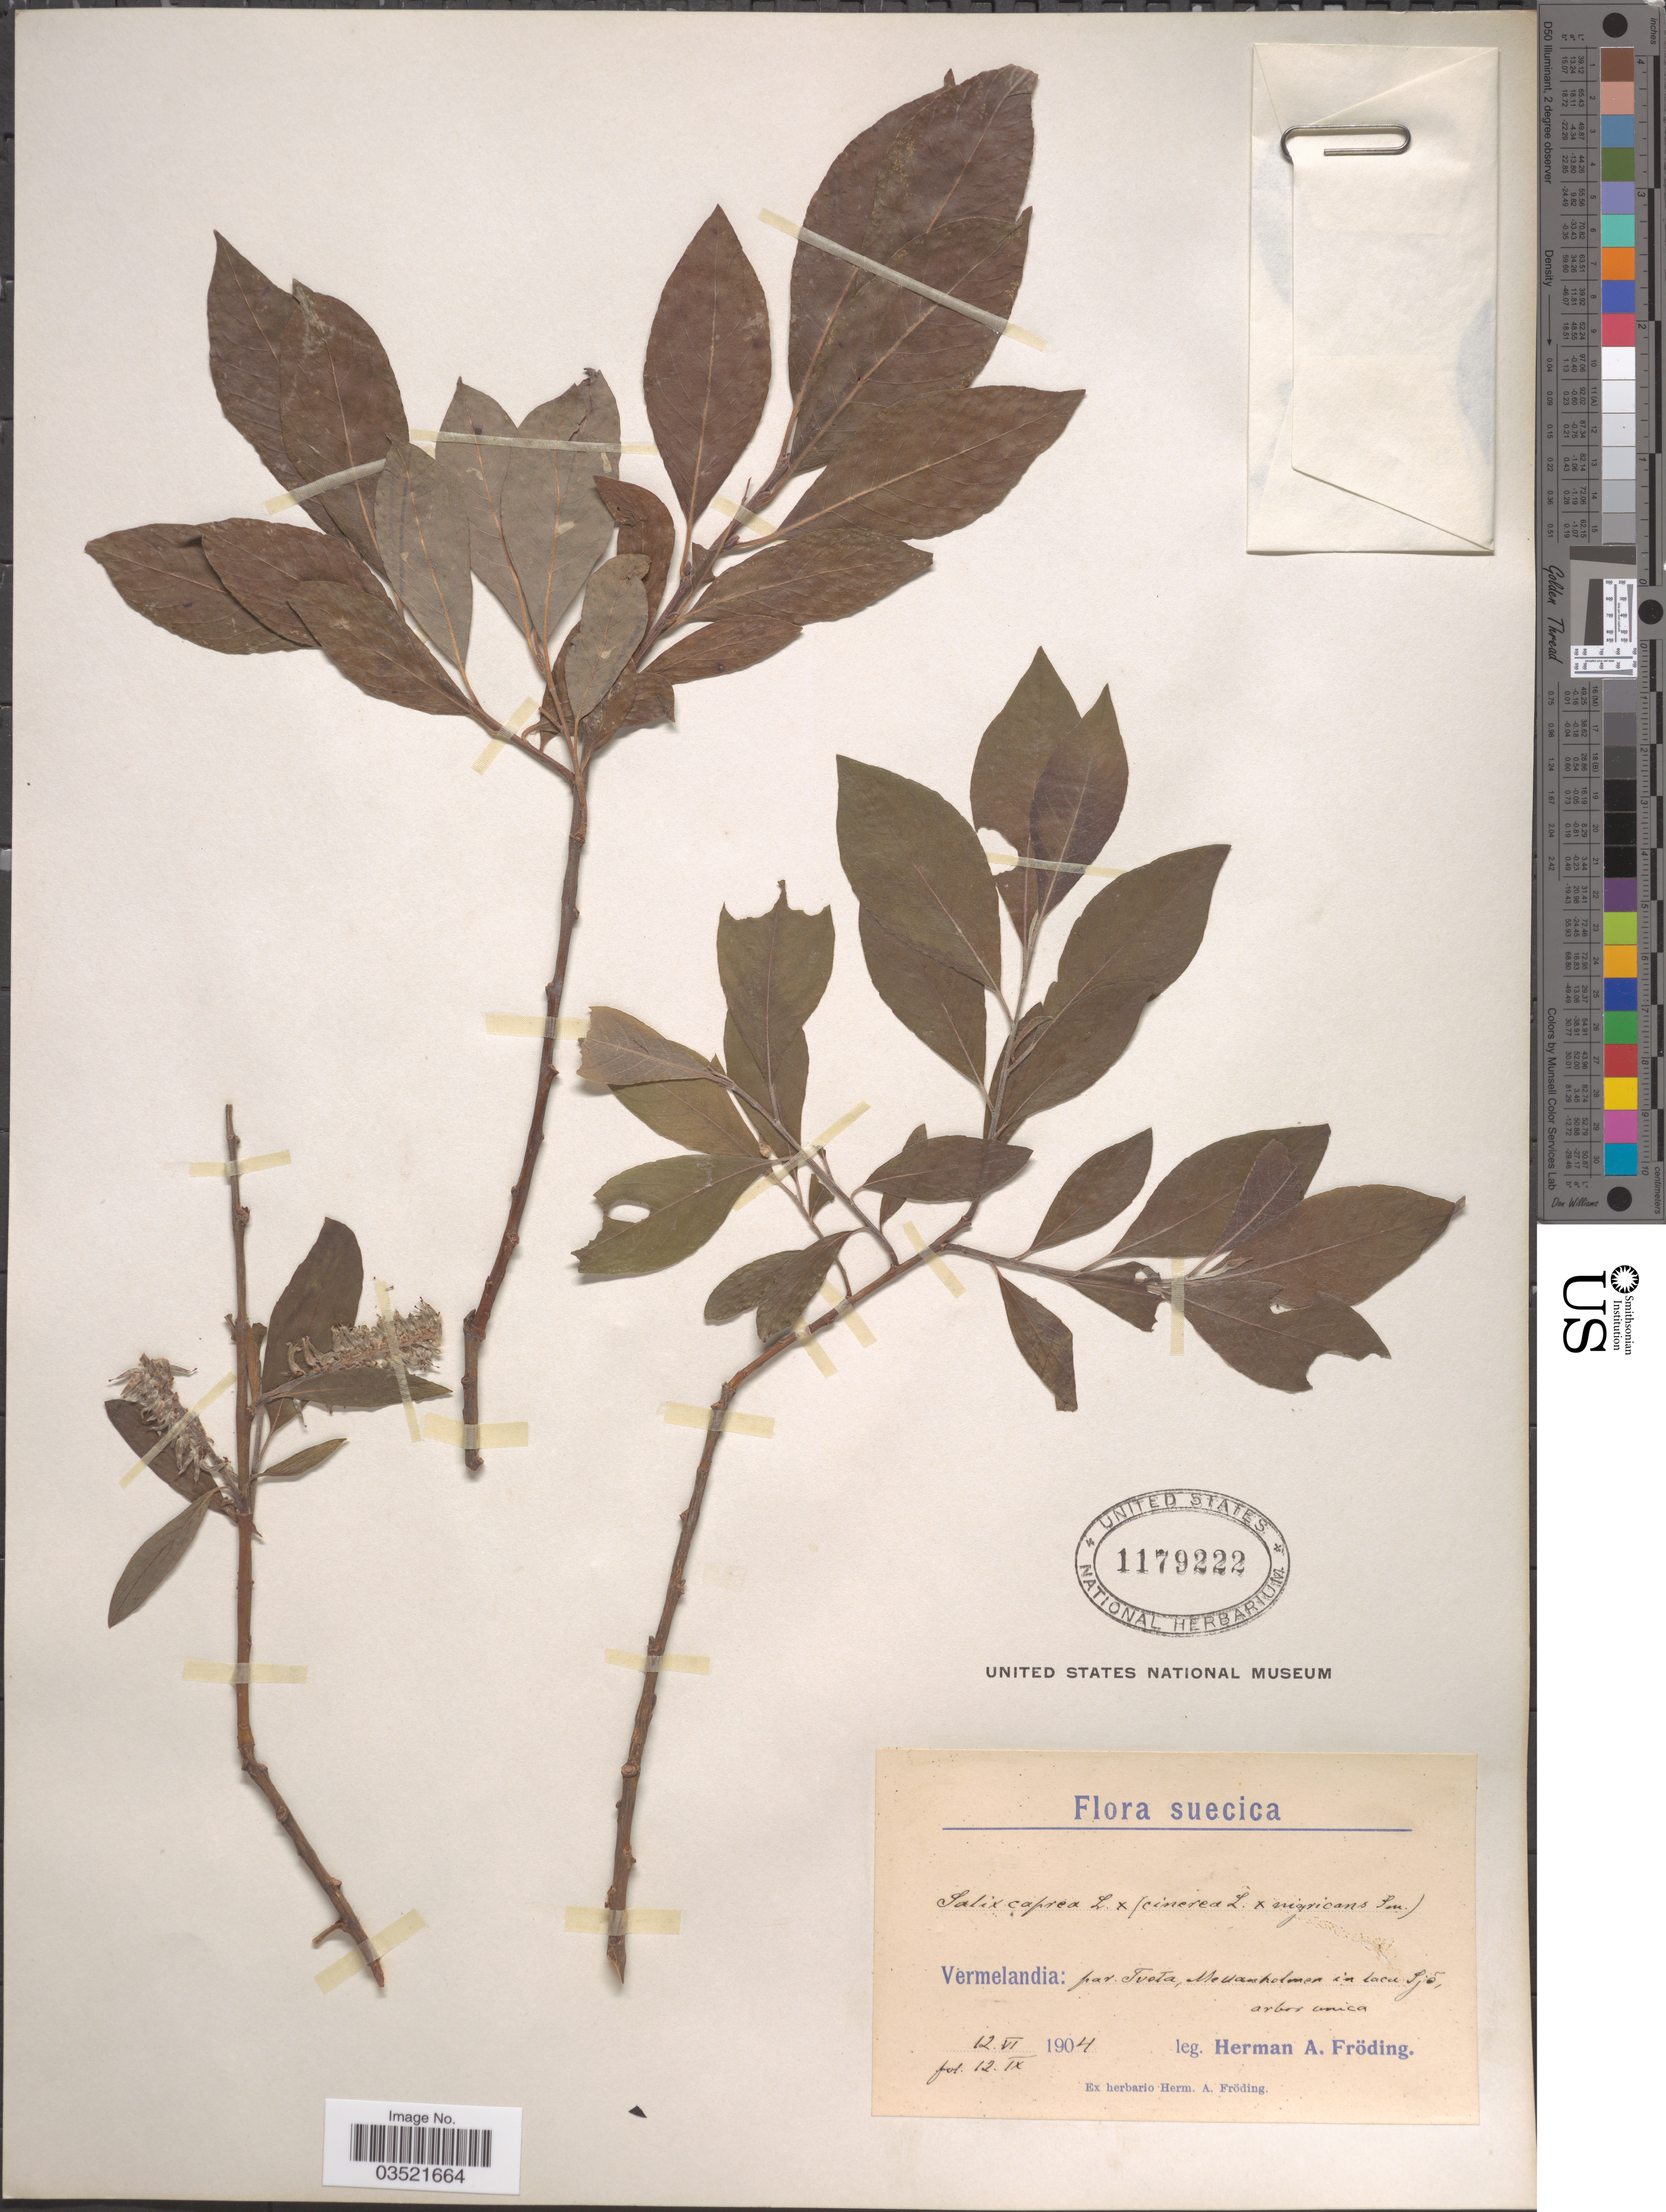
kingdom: Plantae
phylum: Tracheophyta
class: Magnoliopsida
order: Malpighiales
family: Salicaceae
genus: Salix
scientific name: Salix caprea x S. cinerea L. x S. nigricans Sm.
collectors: H. Froding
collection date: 1904-06-12/1904-09-12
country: Sweden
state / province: Varmland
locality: Suecia. Vermelandia: par Tveta, Mellanholmen in laca Sjô.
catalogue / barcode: US 1179222